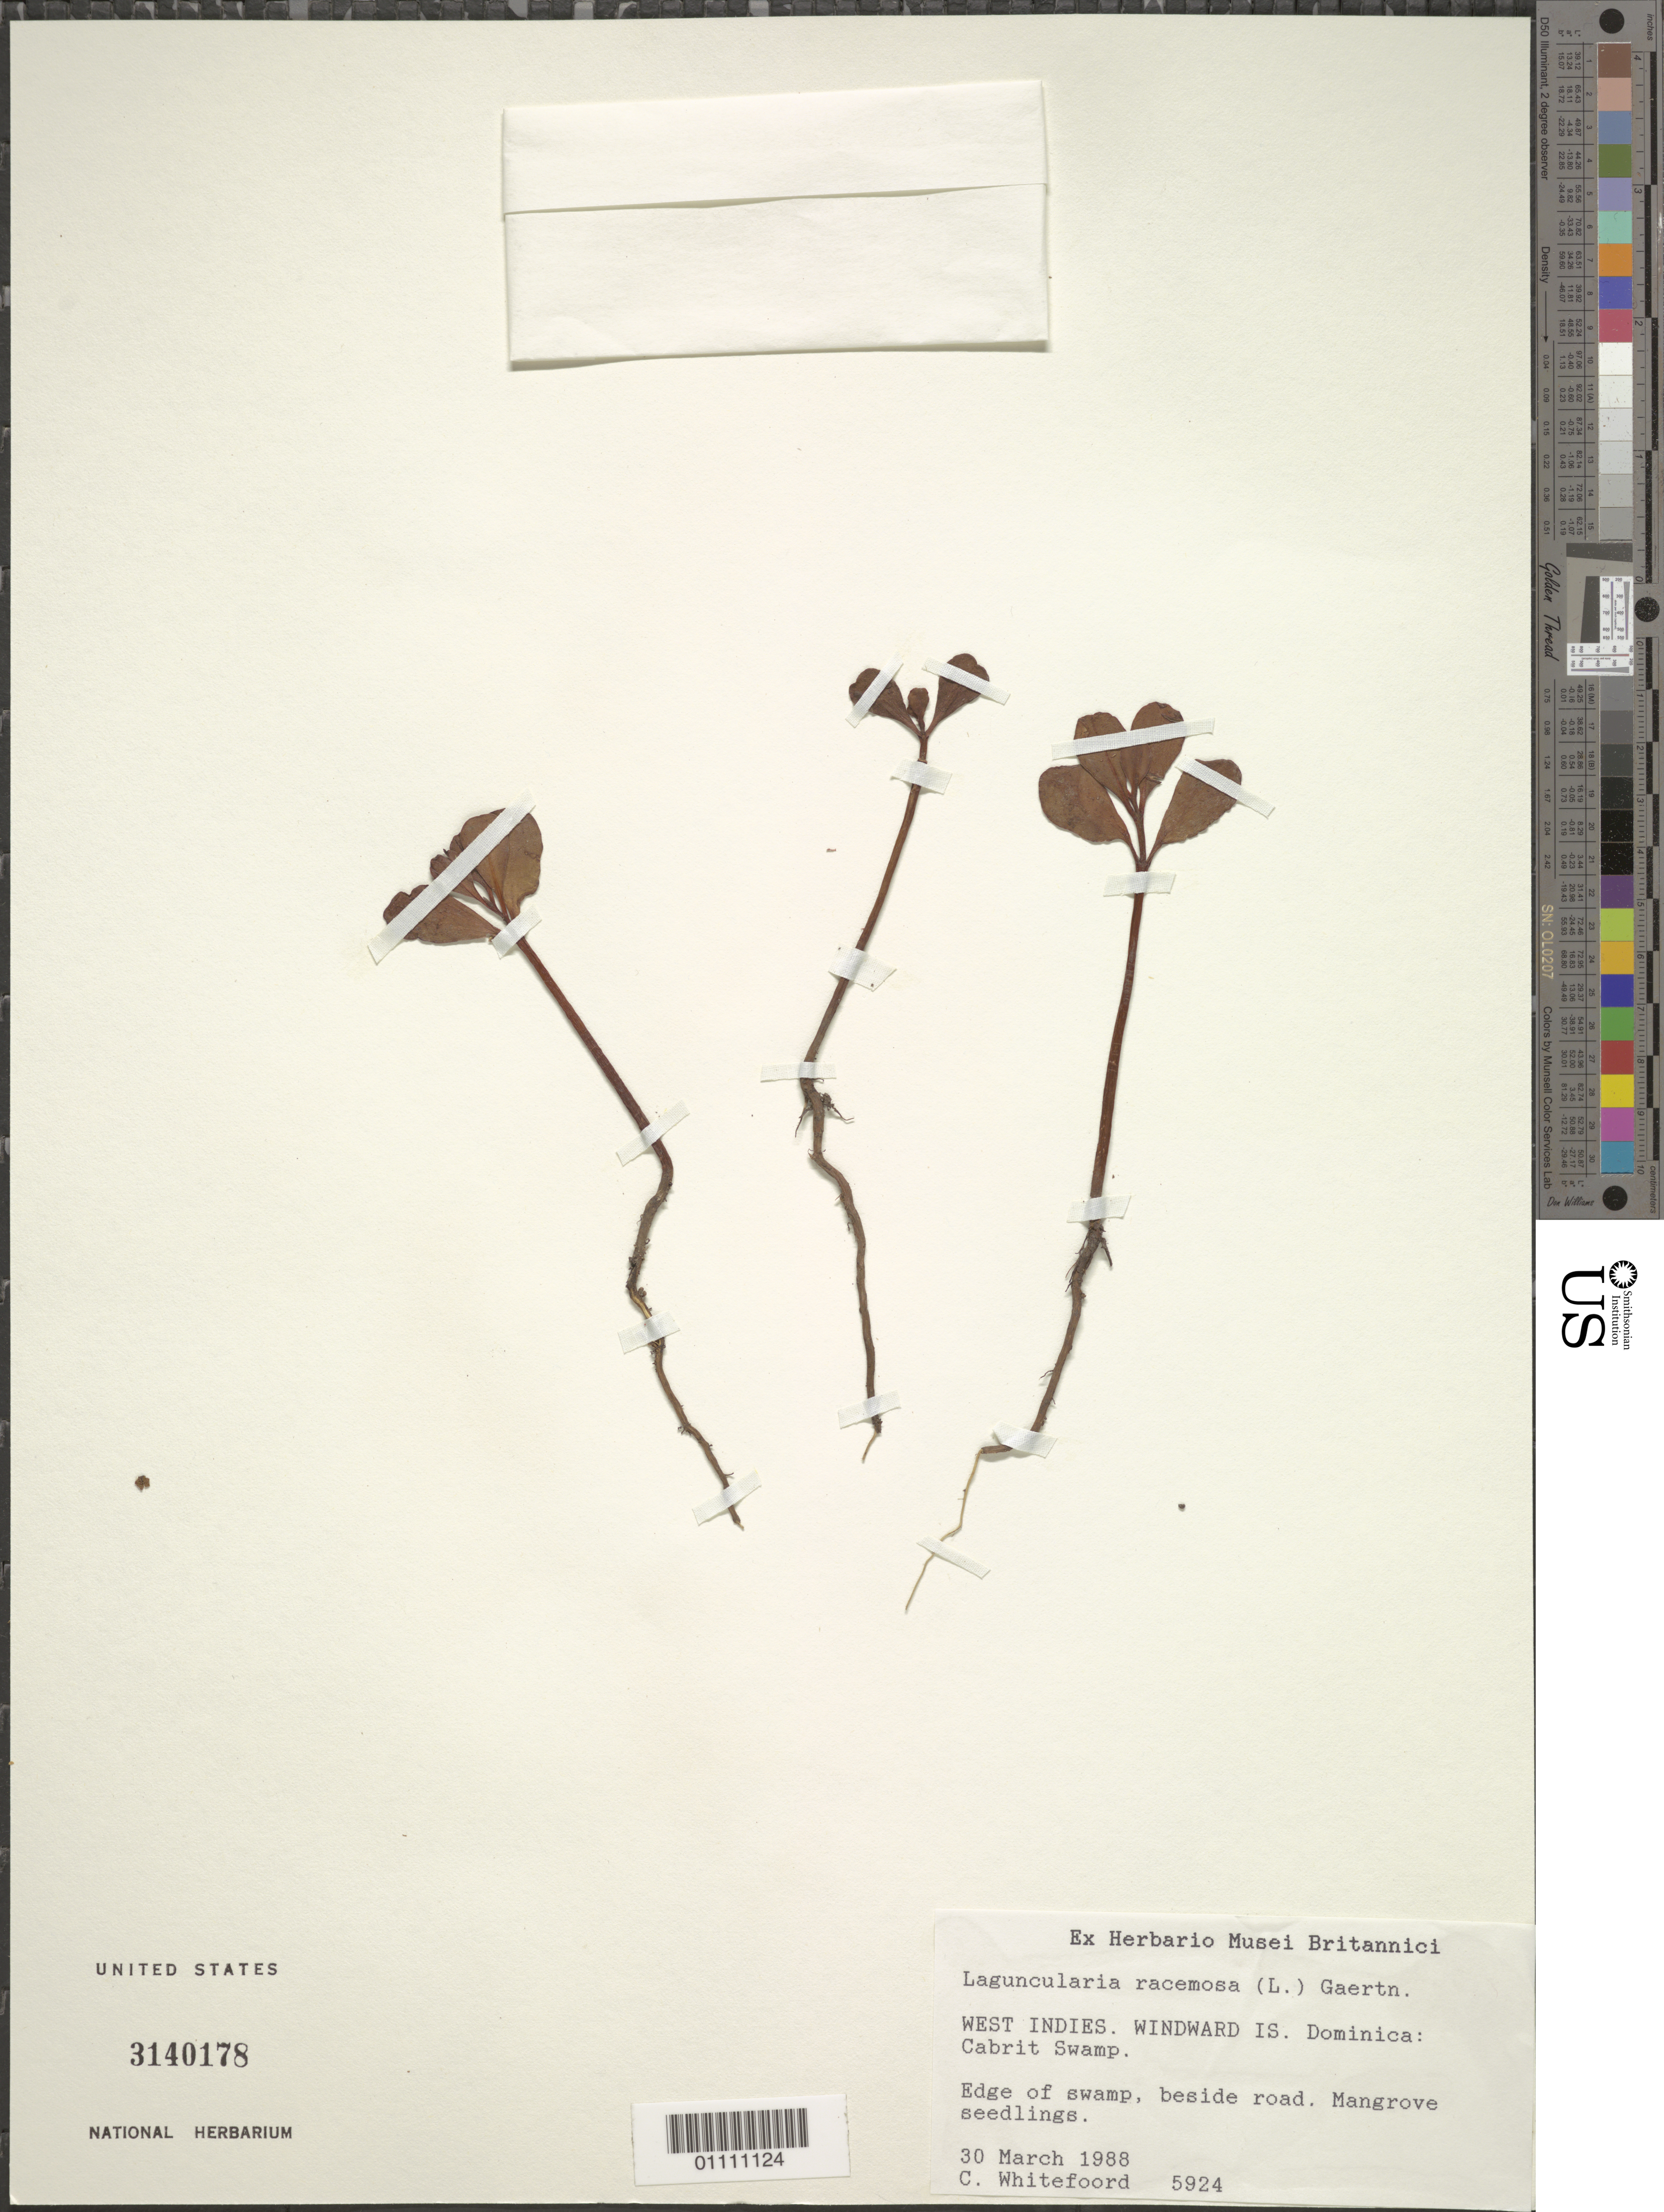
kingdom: Plantae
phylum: Tracheophyta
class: Magnoliopsida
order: Myrtales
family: Combretaceae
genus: Laguncularia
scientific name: Laguncularia racemosa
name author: (L.) C.F. Gaertn.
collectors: C. Whitefoord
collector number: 5924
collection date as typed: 30 Mar 1988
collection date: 1988-03-30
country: Dominica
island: Dominica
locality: Windward IS. Cabrit Swamp. Edge of swamp, beside road. Mangrove seedlings.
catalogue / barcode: US 3140178